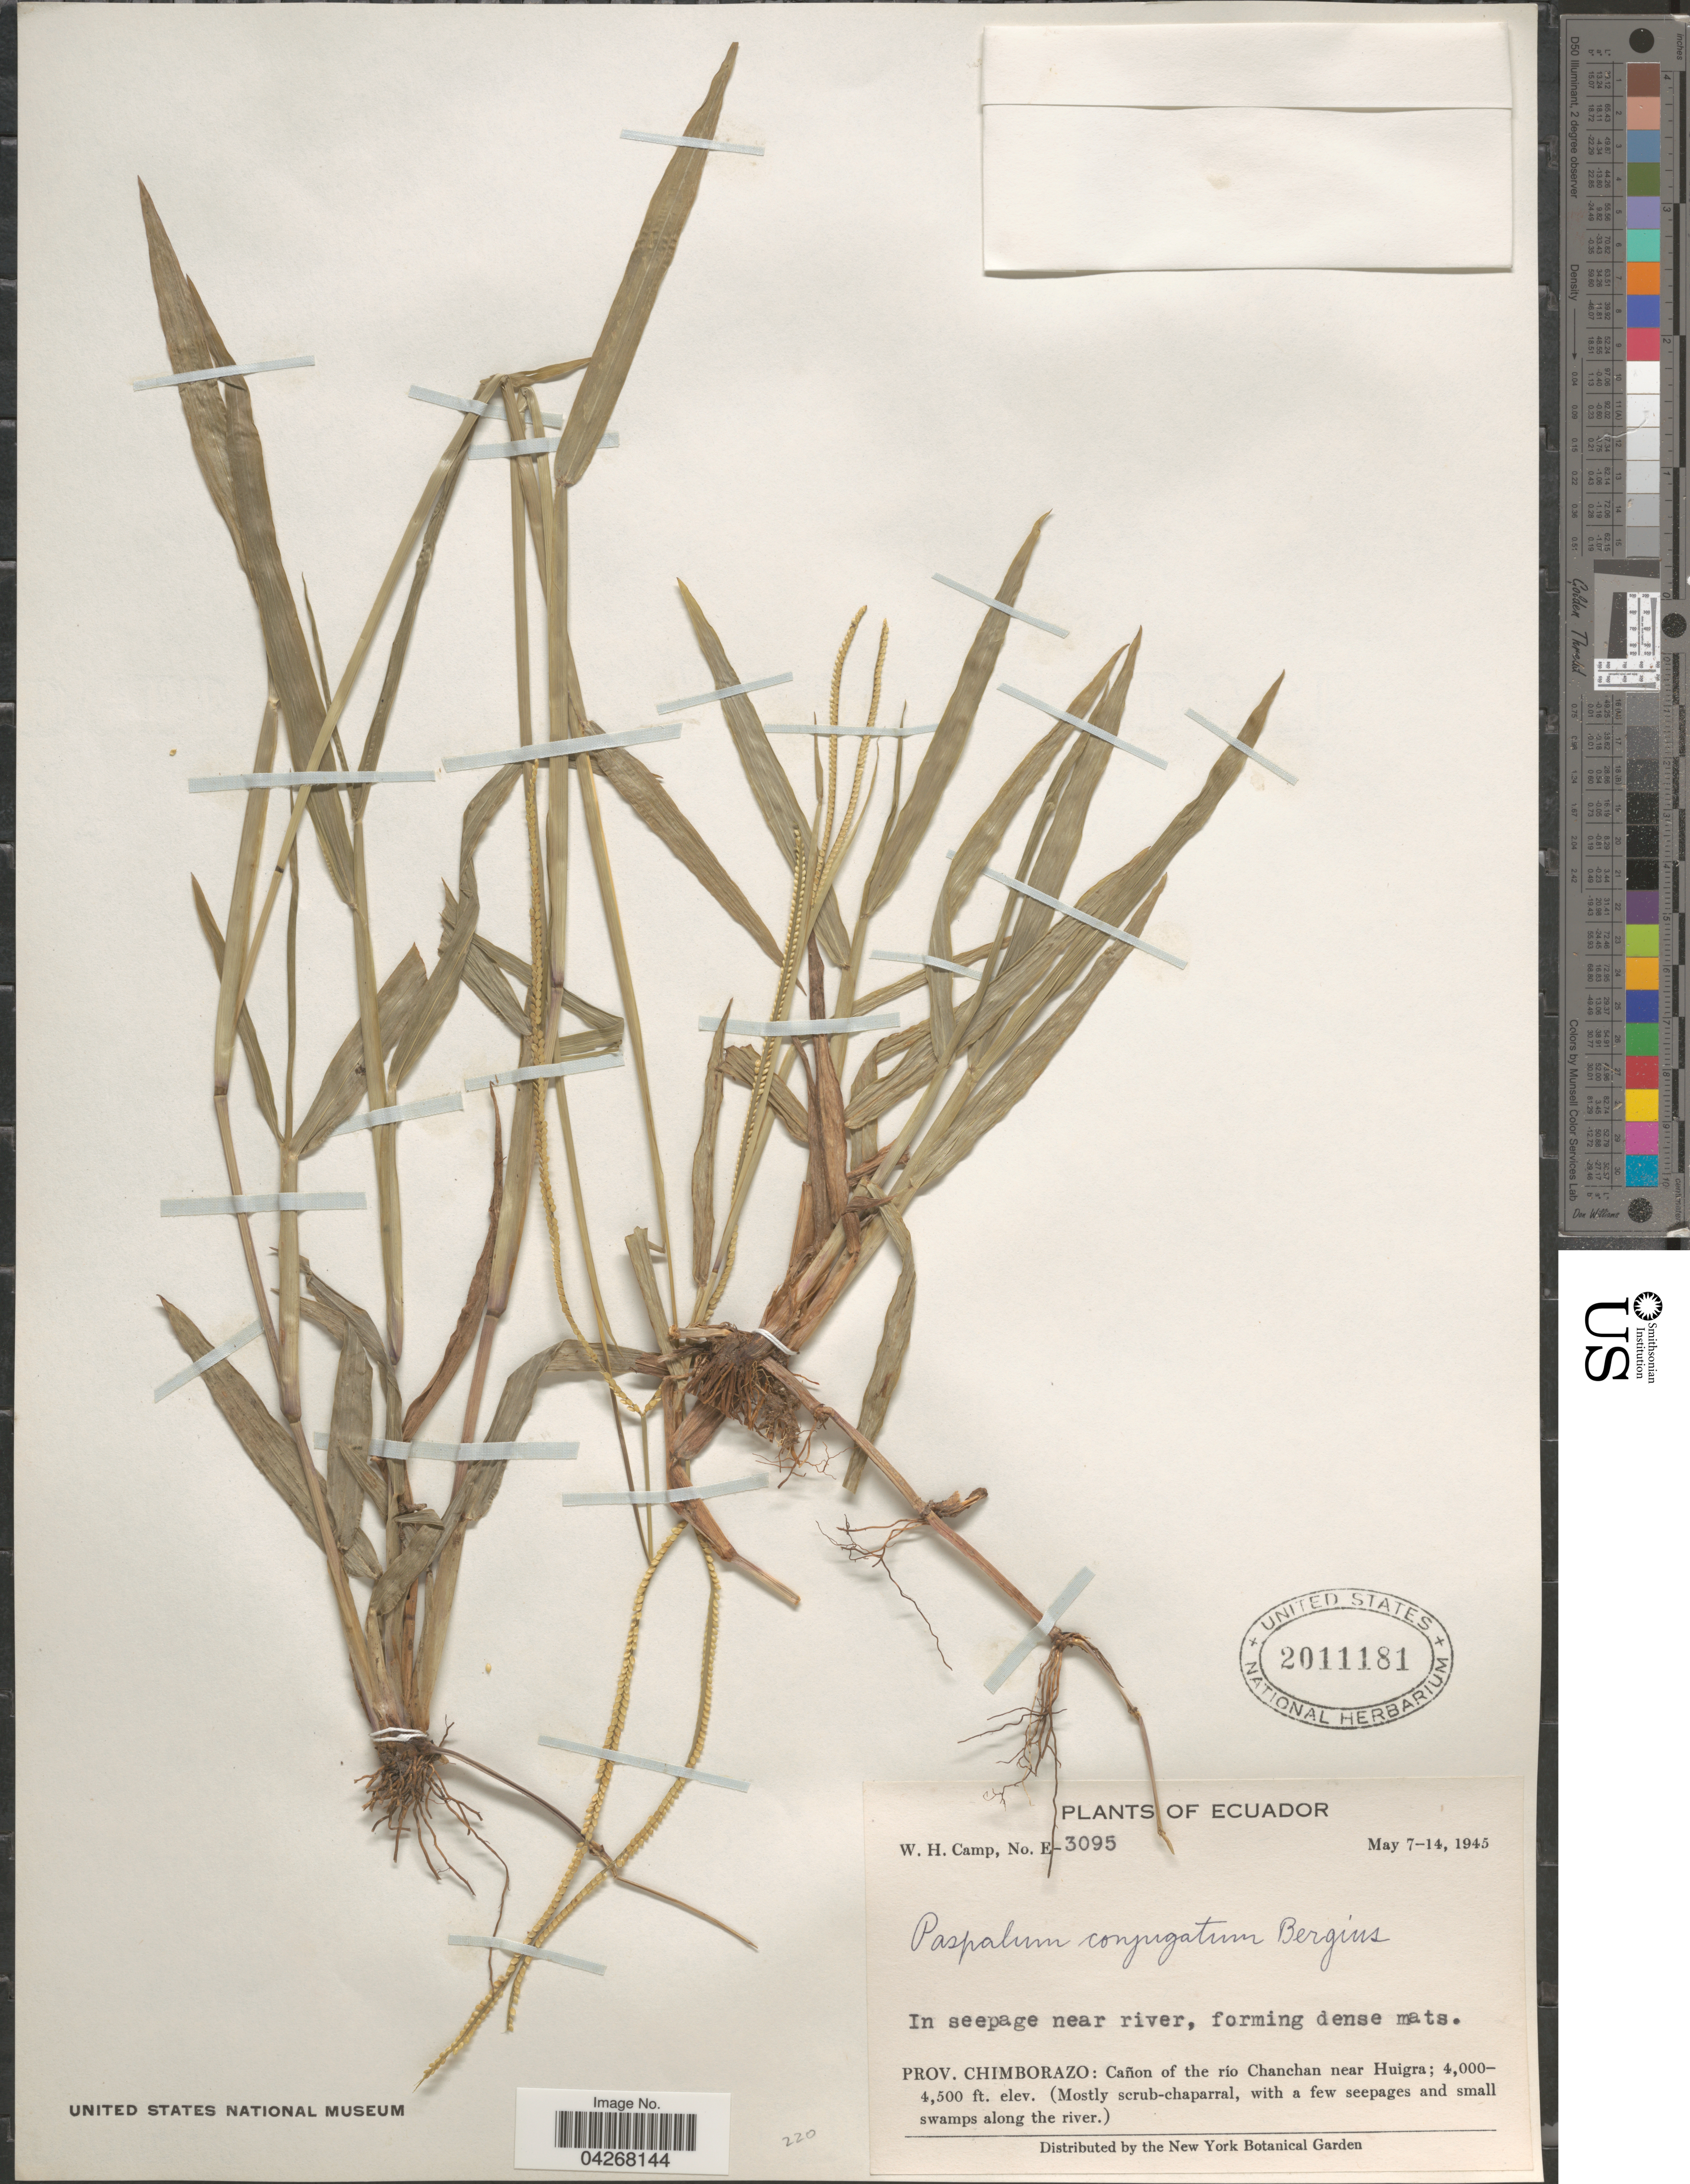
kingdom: Plantae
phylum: Tracheophyta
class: Liliopsida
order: Poales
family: Poaceae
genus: Paspalum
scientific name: Paspalum conjugatum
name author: P.J. Bergius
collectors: W. H. Camp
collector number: E-3095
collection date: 1945-05-07/1945-05-14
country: Ecuador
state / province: Chimborazo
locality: Cañon of the río Chanchan near Huigra.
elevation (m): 1219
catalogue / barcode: US 2011181